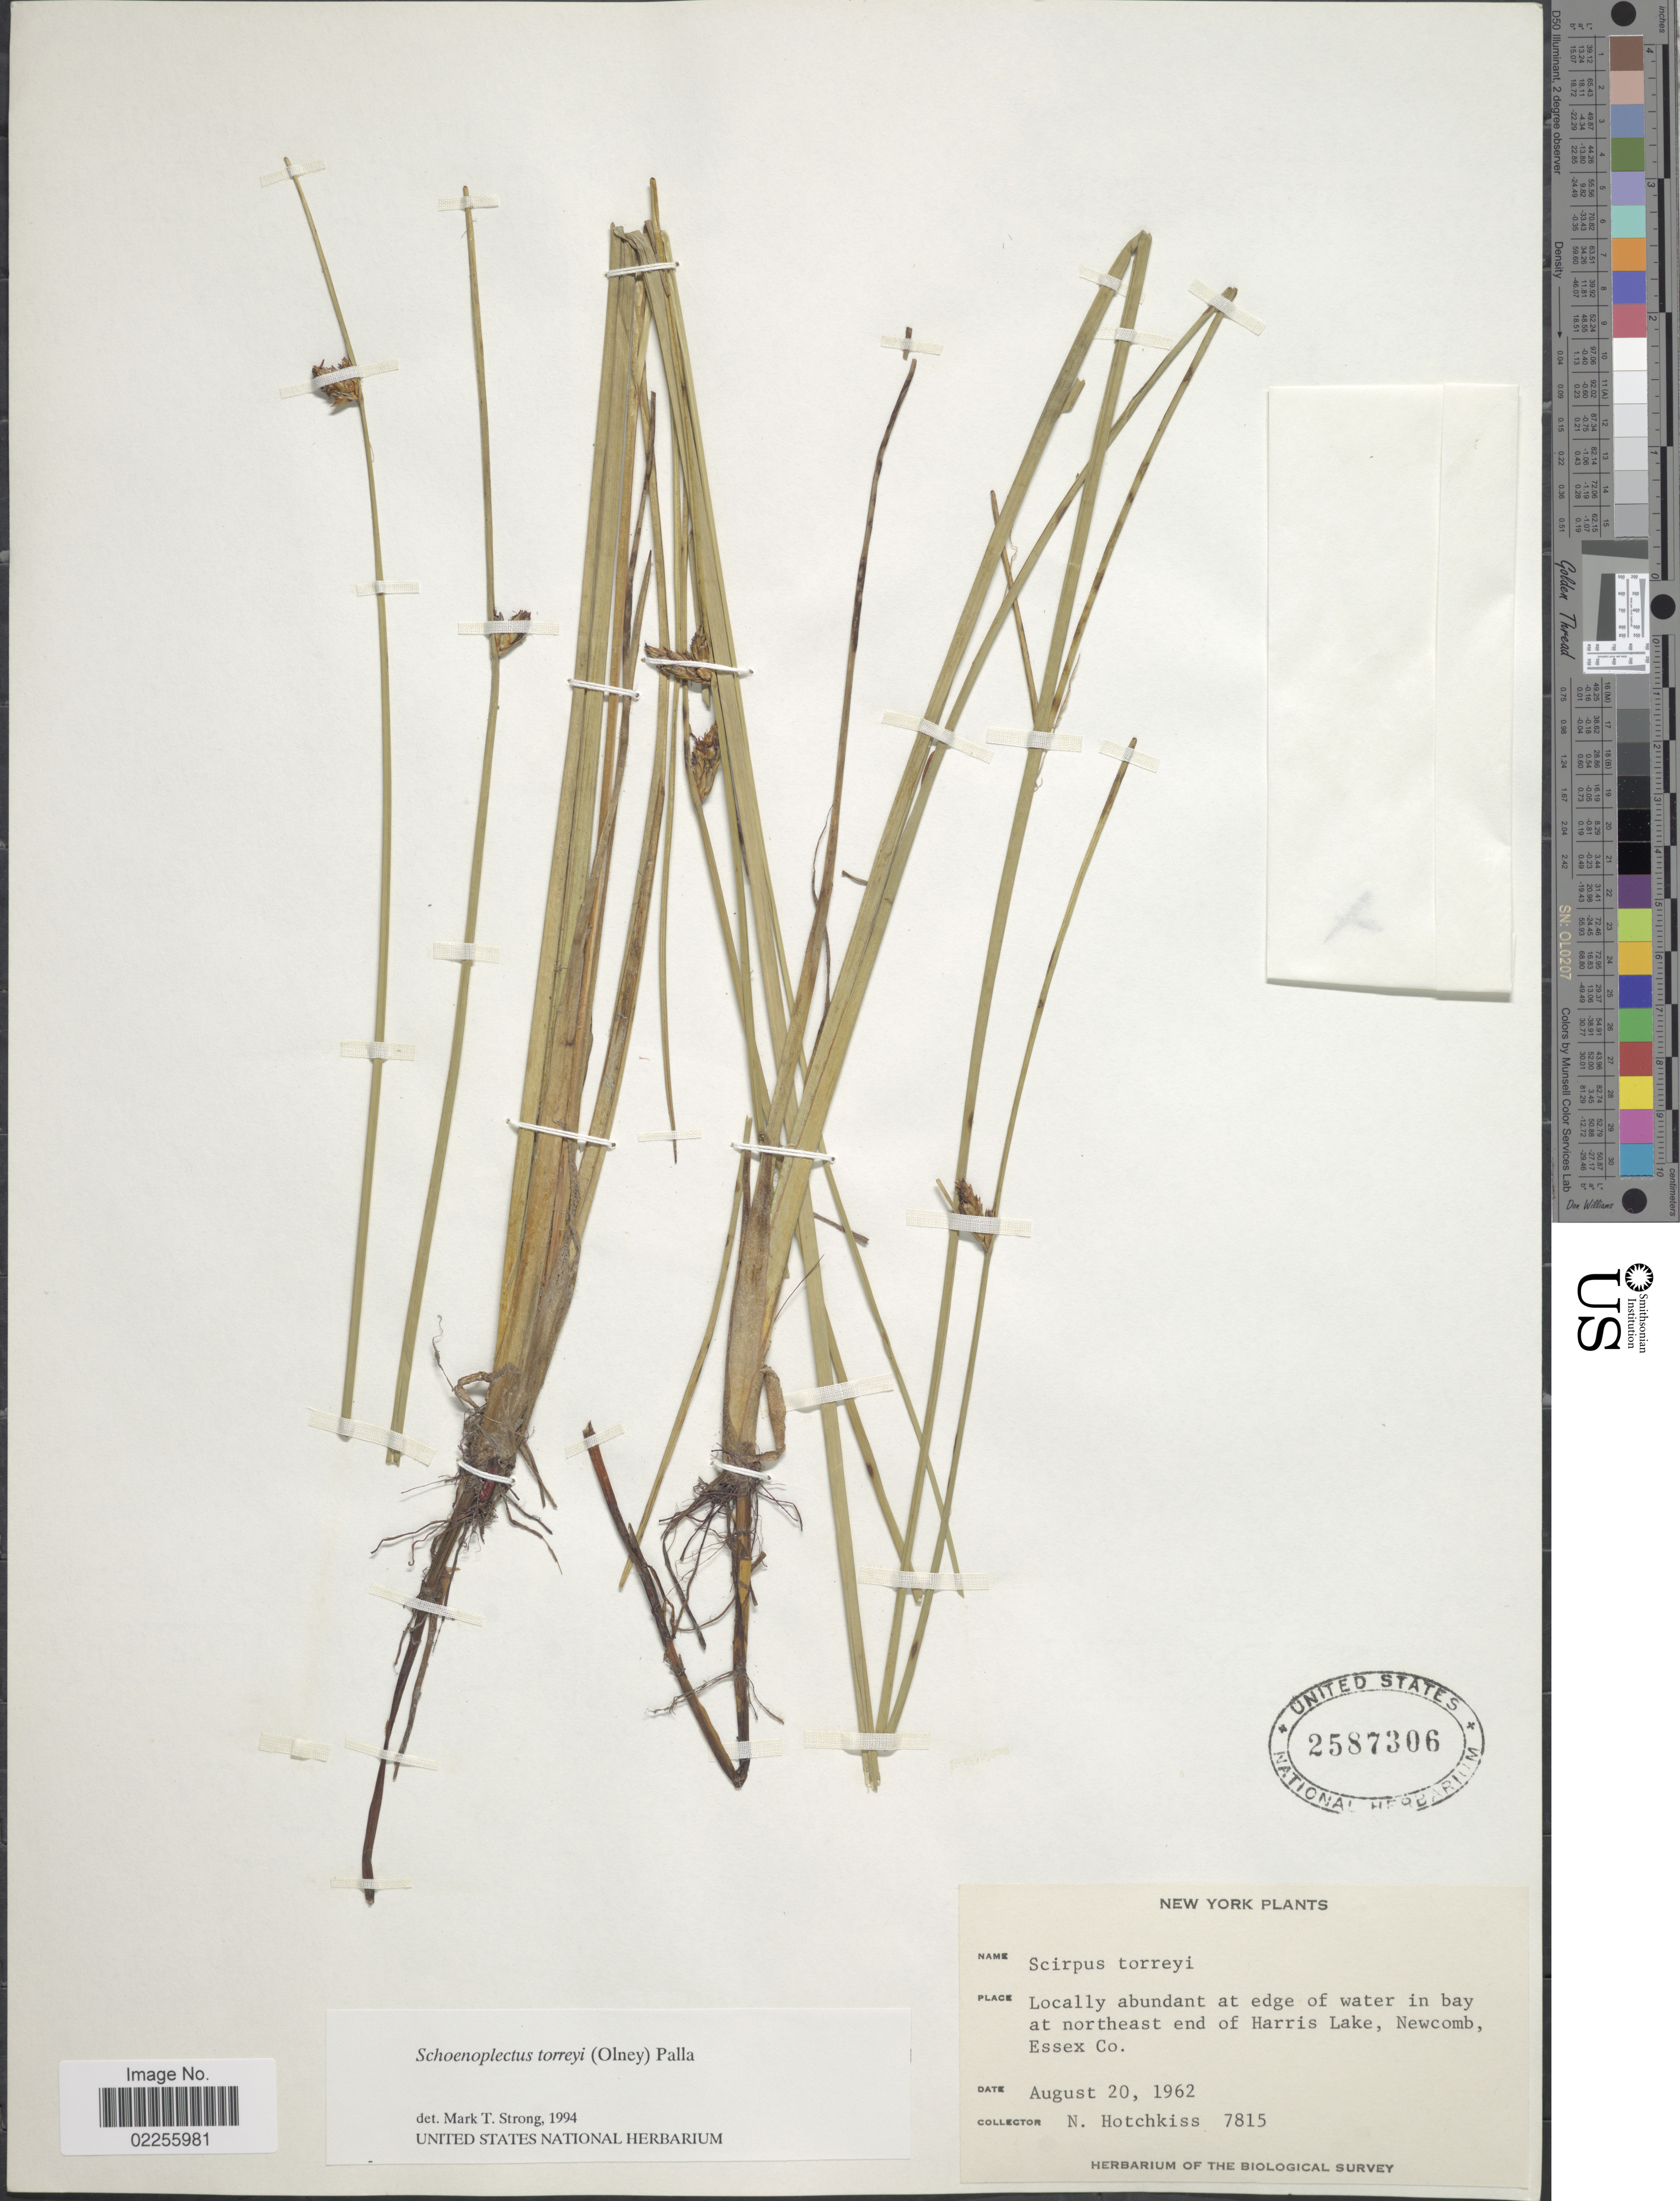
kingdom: Plantae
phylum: Tracheophyta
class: Liliopsida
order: Poales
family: Cyperaceae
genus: Schoenoplectus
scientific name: Schoenoplectus torreyi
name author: (Olney) Palla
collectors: N. Hotchkiss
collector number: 7815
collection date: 1962-08-20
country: United States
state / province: New York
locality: Locally abundant at edge of water in bay at northeast end of Harris Lake, Newcomb, Essex Co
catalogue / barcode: US 2587306